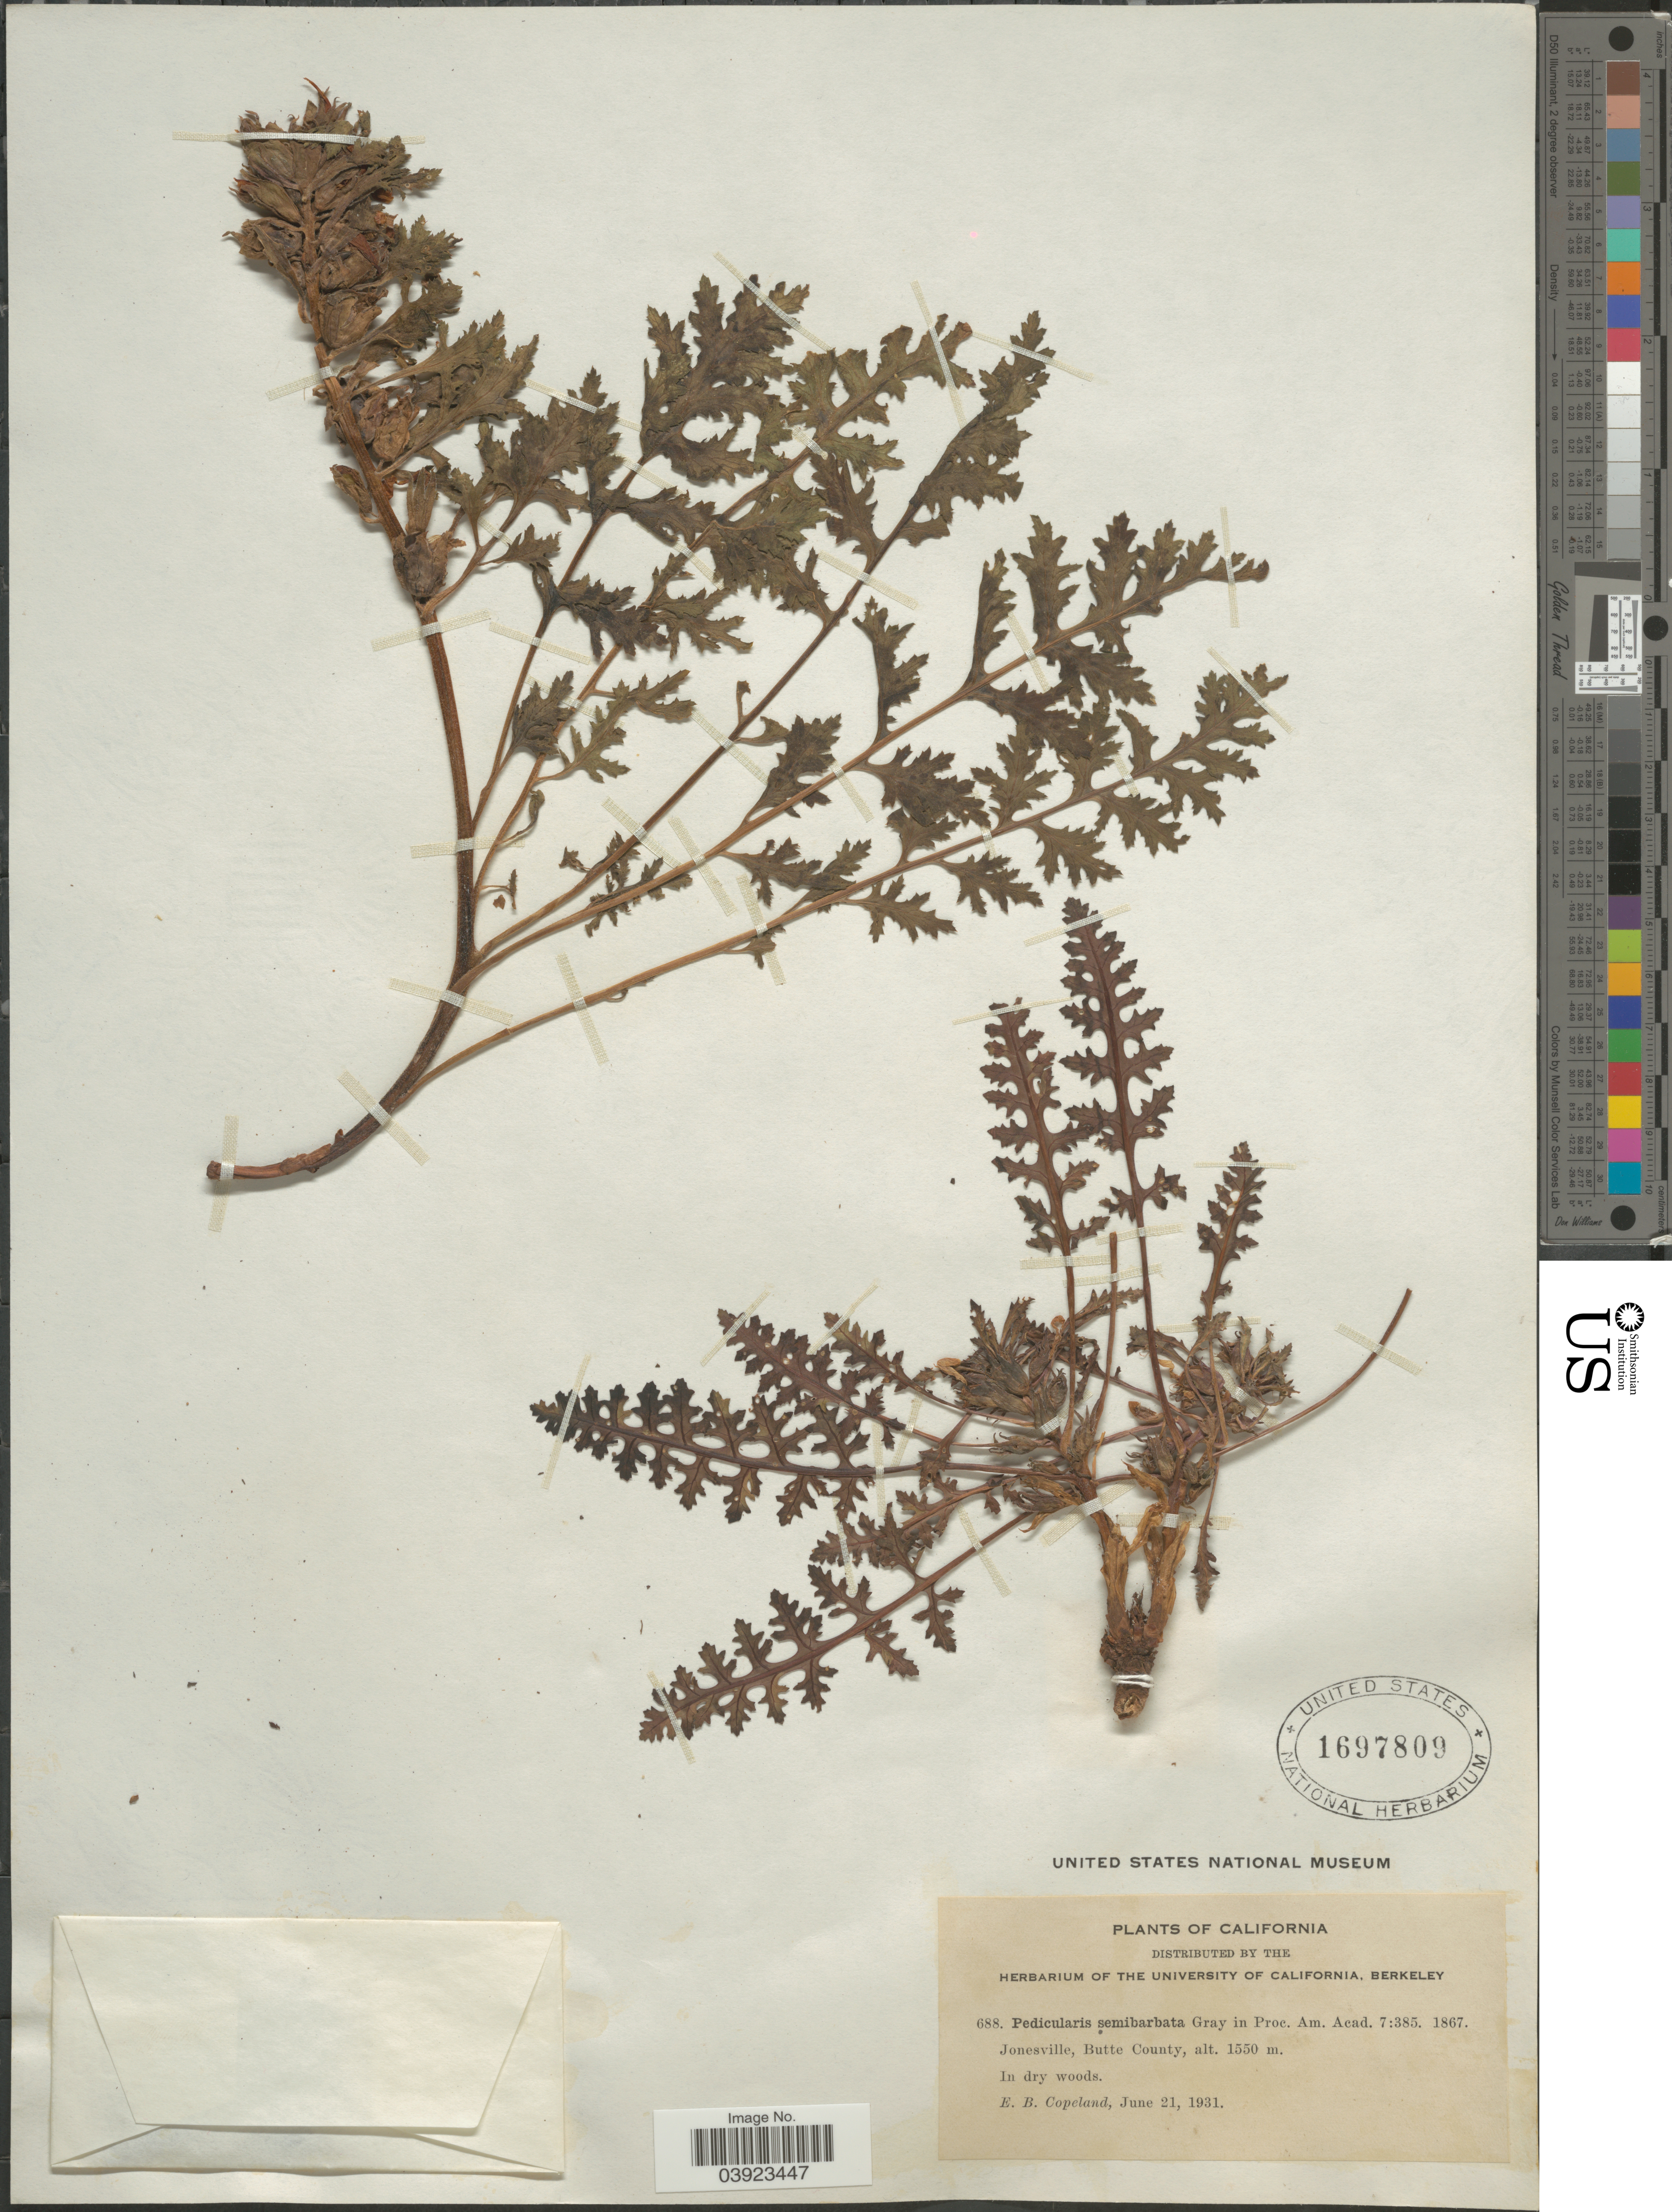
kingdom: Plantae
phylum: Tracheophyta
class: Magnoliopsida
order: Lamiales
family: Orobanchaceae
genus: Pedicularis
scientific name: Pedicularis semibarbata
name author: A. Gray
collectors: E. B. Copeland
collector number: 688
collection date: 1931-06-21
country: United States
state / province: California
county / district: Butte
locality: Jonesville, Butte County.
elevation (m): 1550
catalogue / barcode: US 1697809